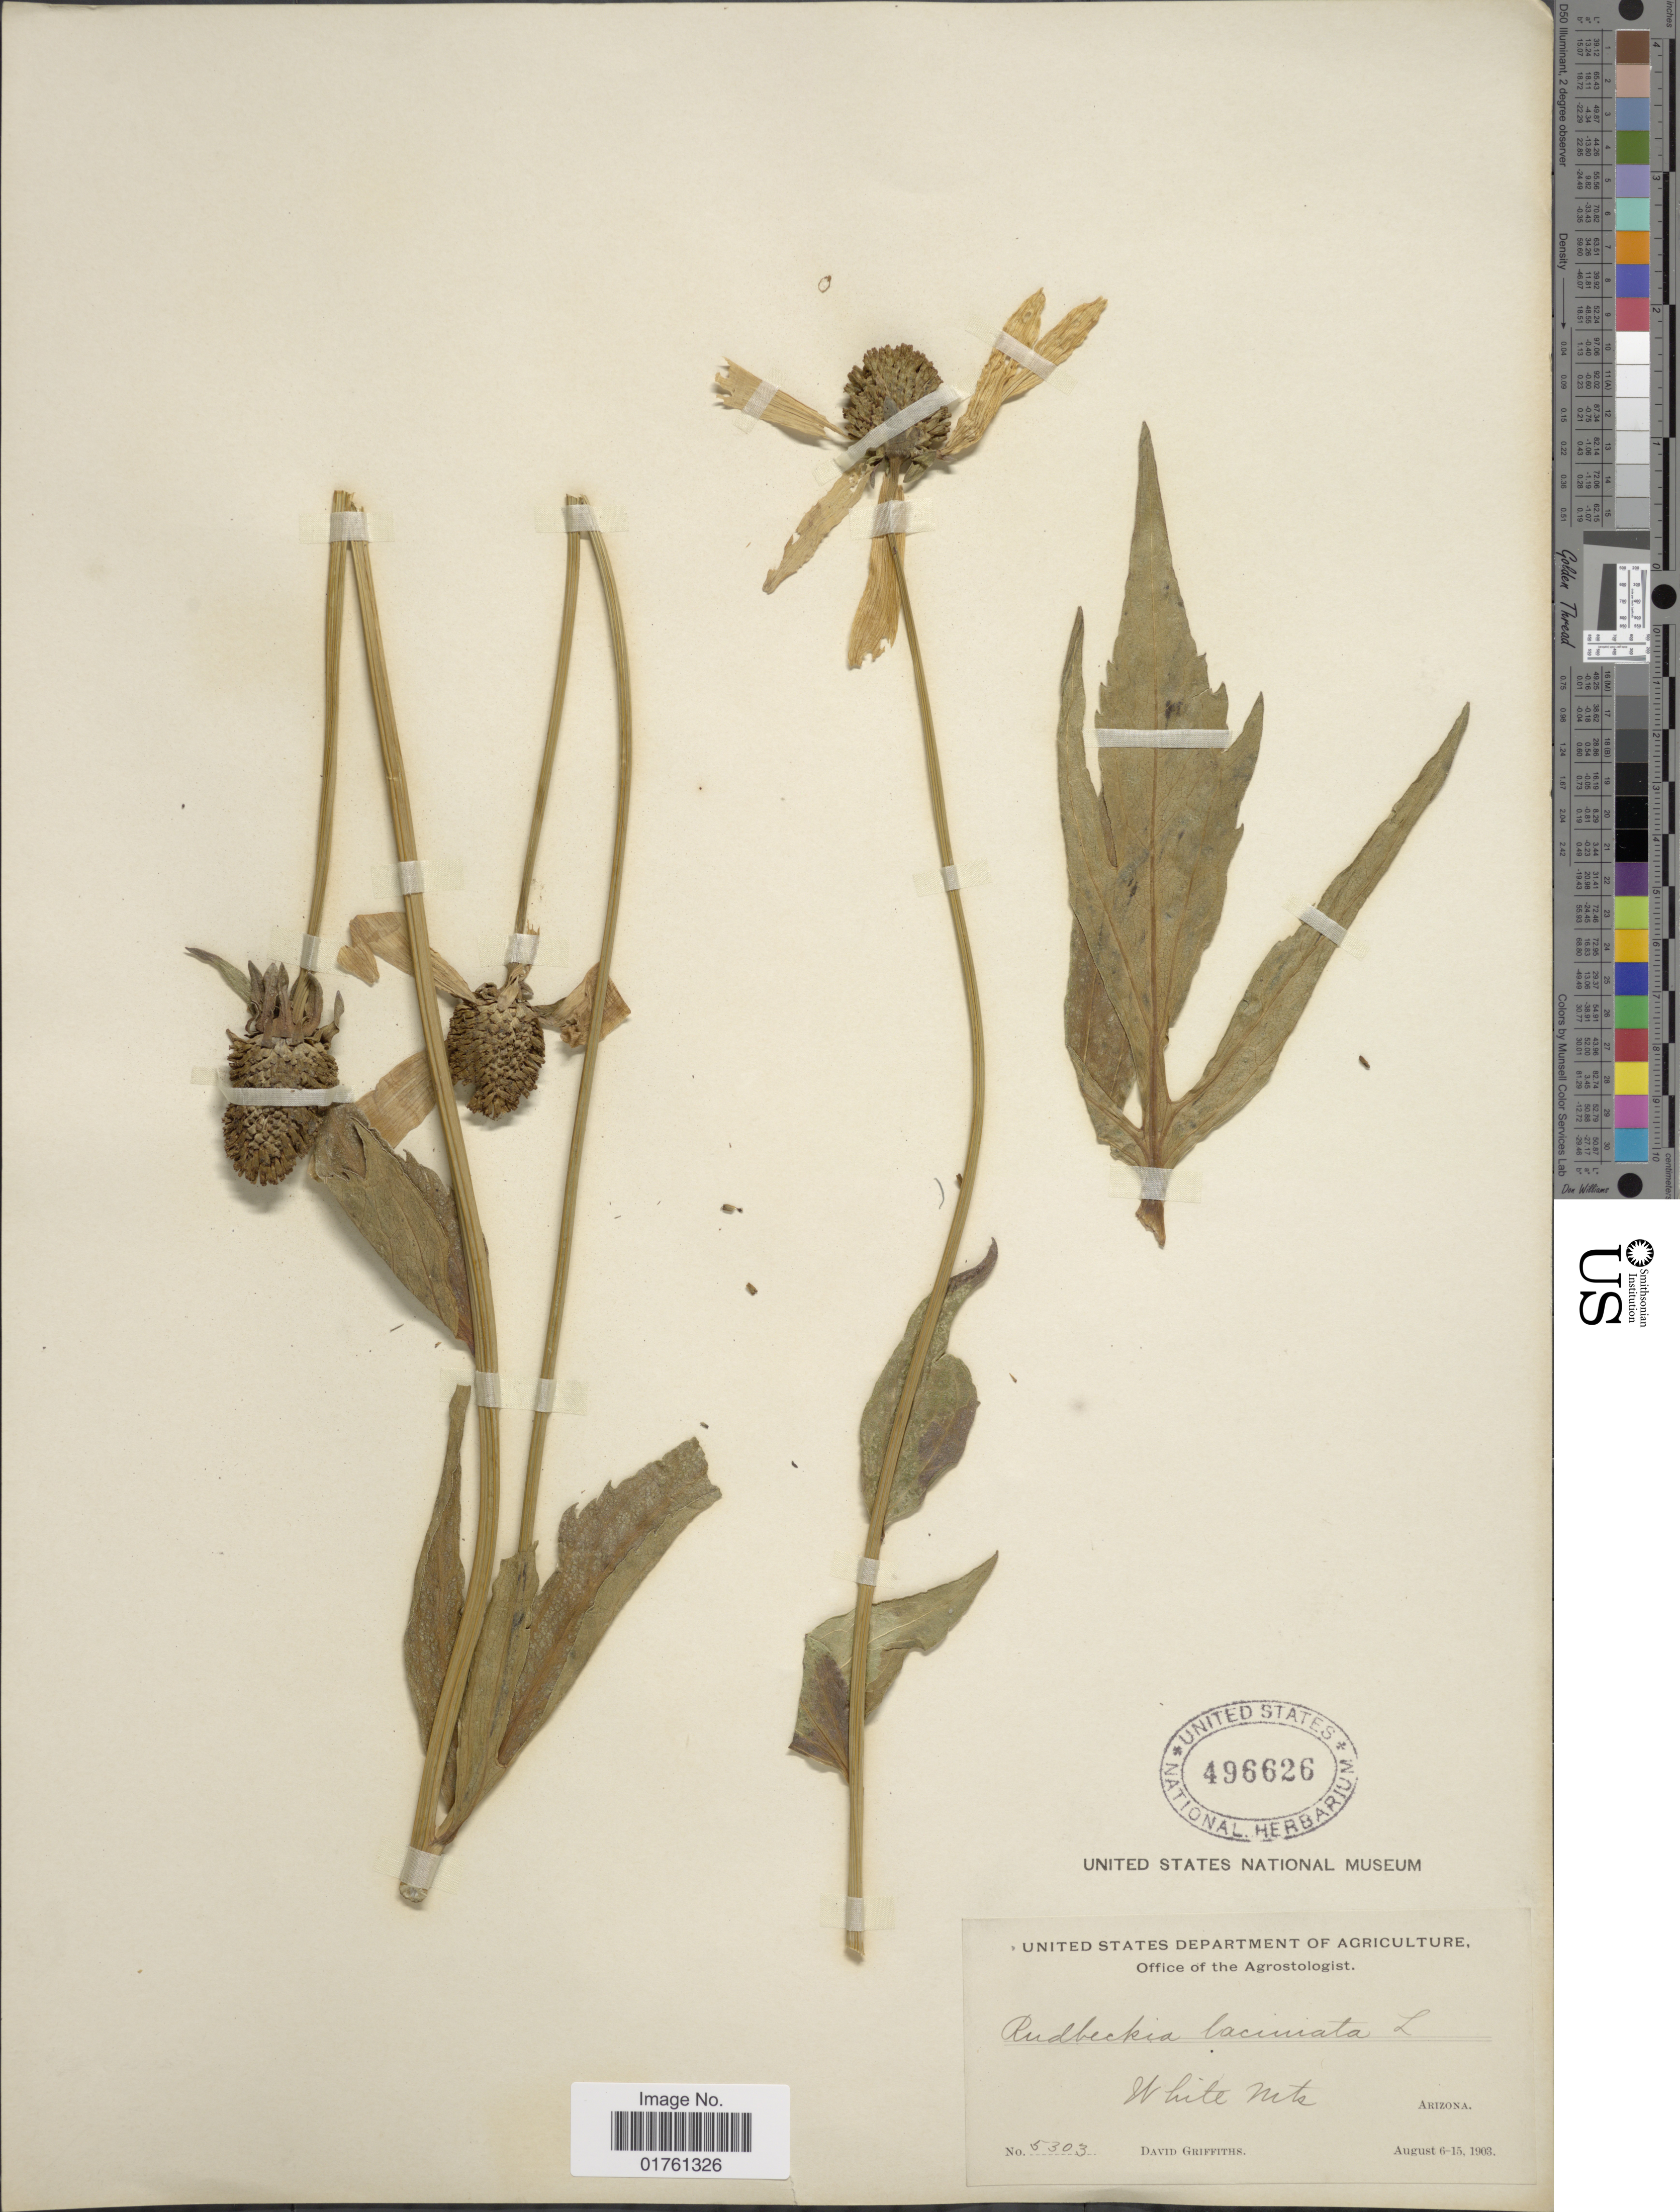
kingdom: Plantae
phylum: Tracheophyta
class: Magnoliopsida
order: Asterales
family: Asteraceae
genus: Rudbeckia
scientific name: Rudbeckia laciniata var. ampla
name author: (A. Nelson) Cronq.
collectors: D. Griffiths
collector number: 5303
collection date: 1903-08-06/1903-08-15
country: United States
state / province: Arizona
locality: Office of the Agrostologist, White Mts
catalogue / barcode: US 496626